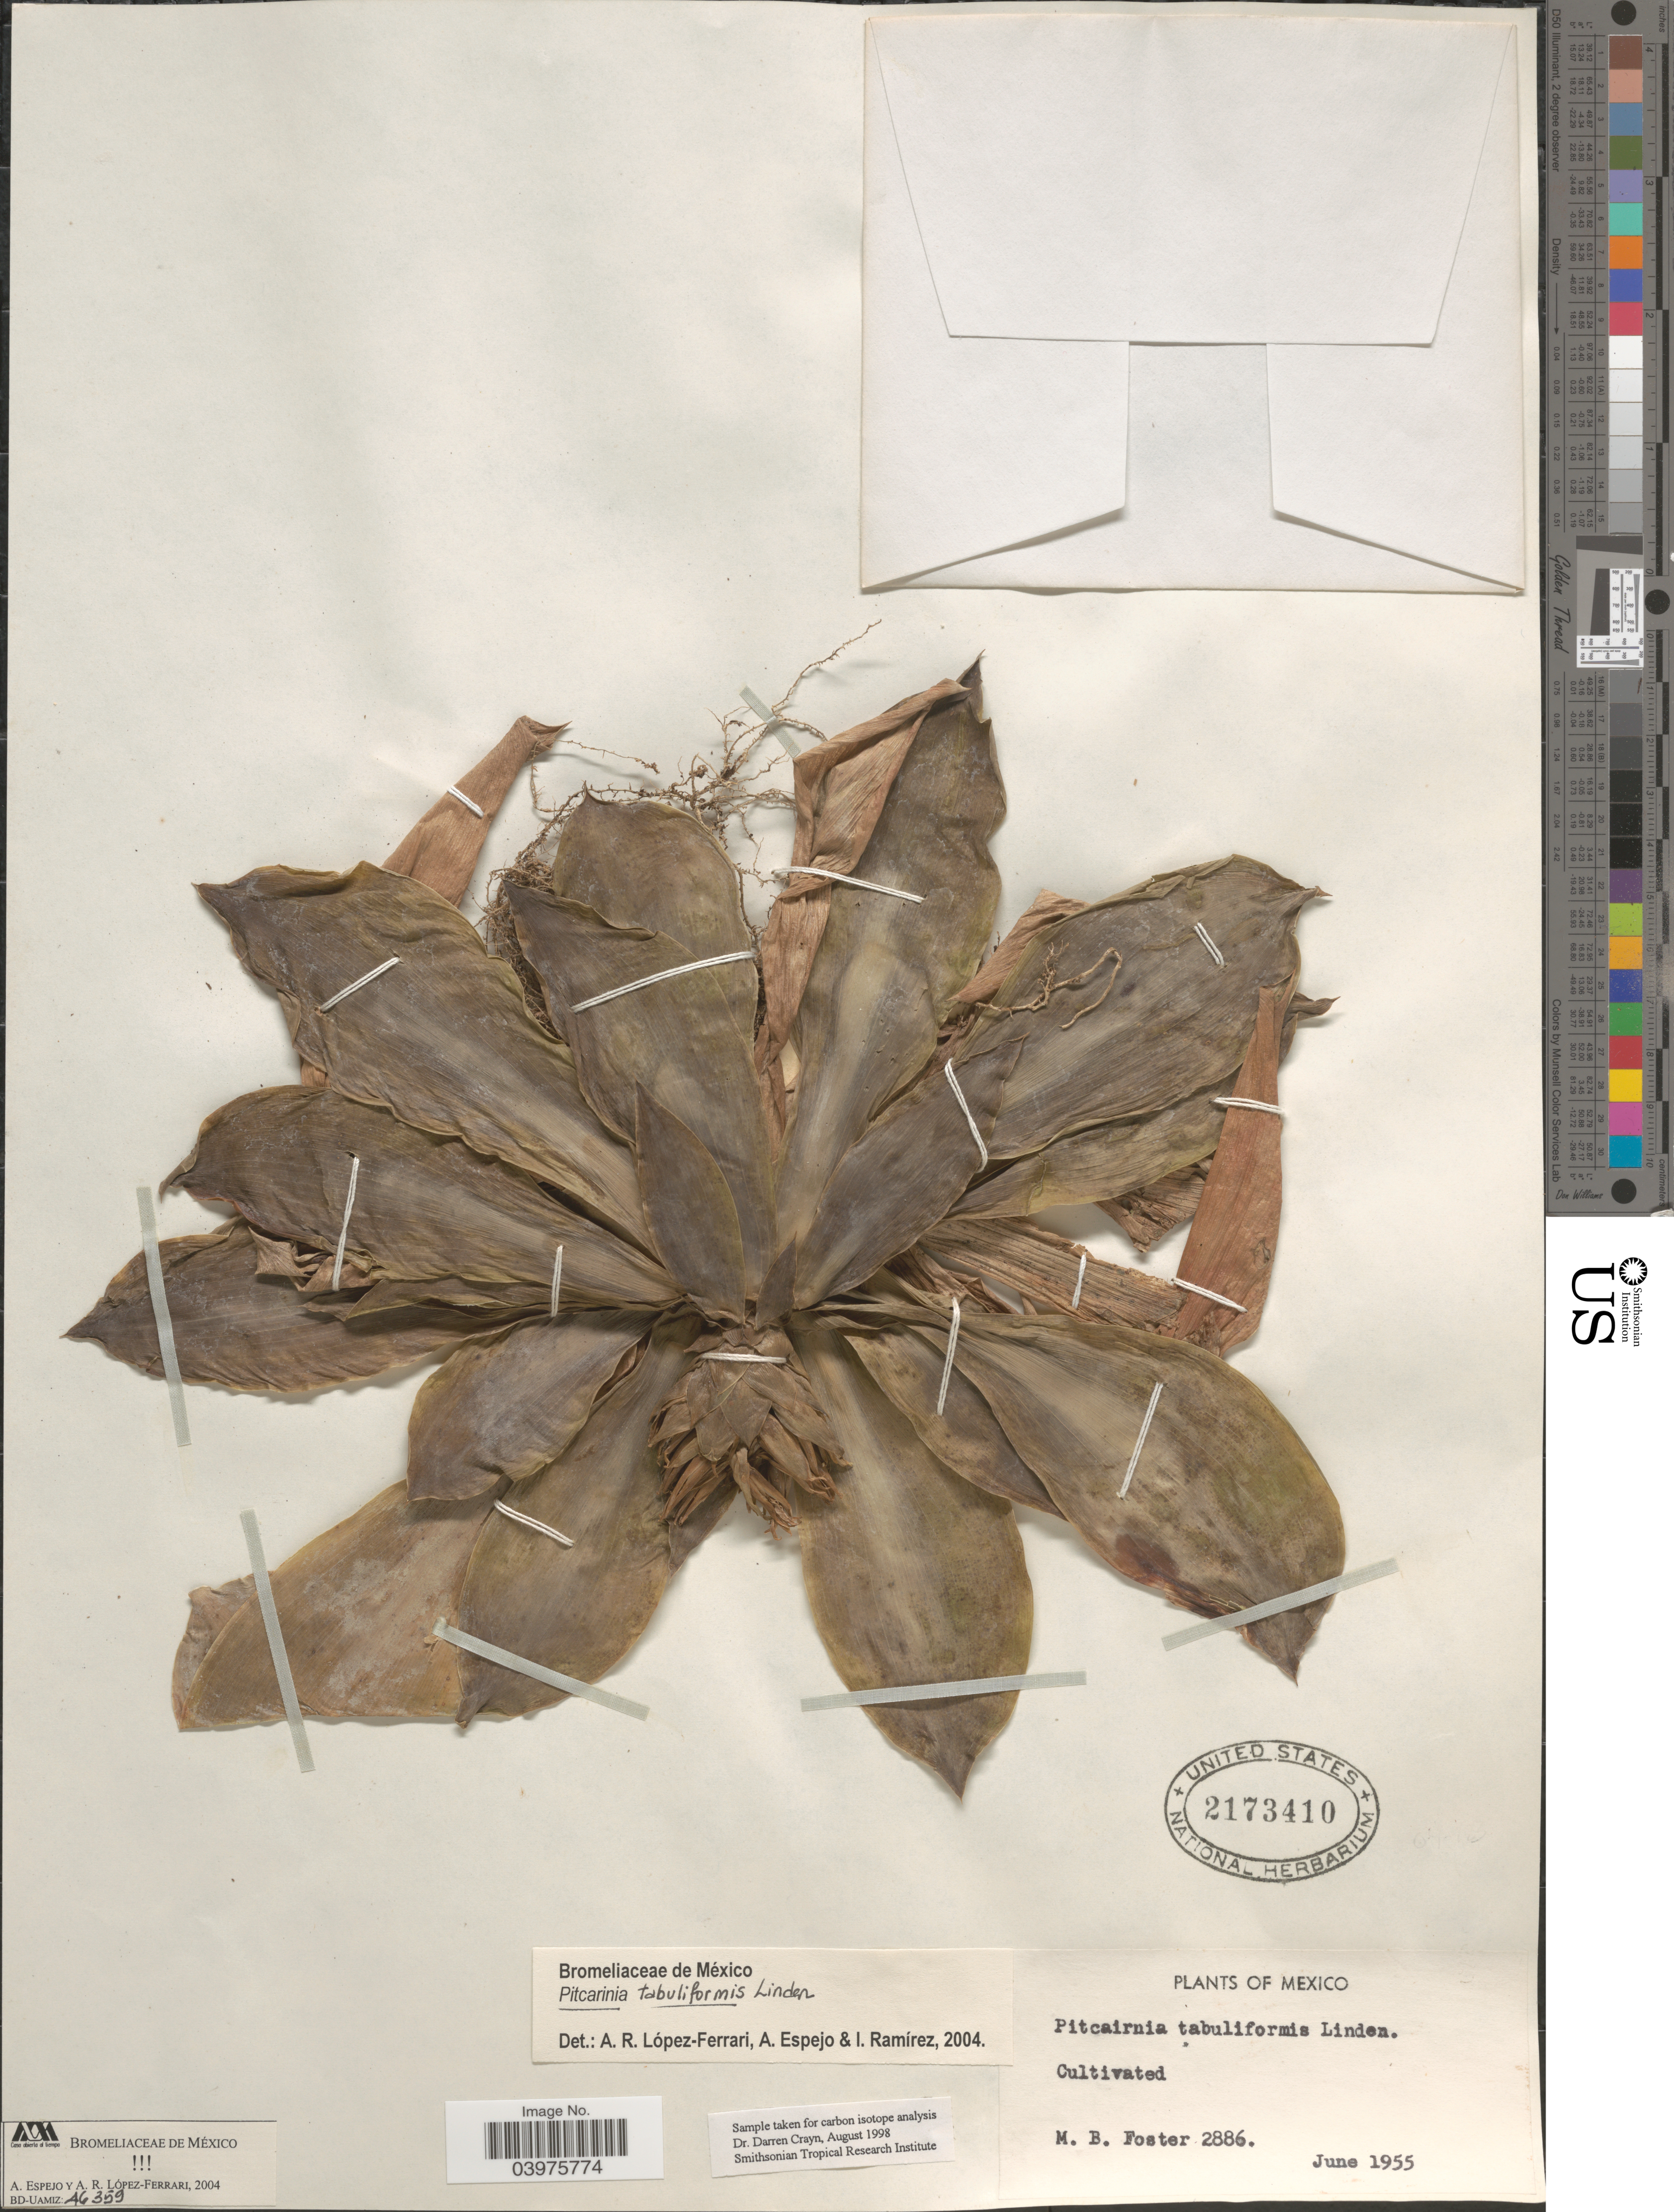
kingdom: Plantae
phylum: Tracheophyta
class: Liliopsida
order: Poales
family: Bromeliaceae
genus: Pitcairnia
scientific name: Pitcairnia tabuliformis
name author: Linden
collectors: M. B. Foster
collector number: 2886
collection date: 1955-06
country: Mexico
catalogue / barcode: US 2173410